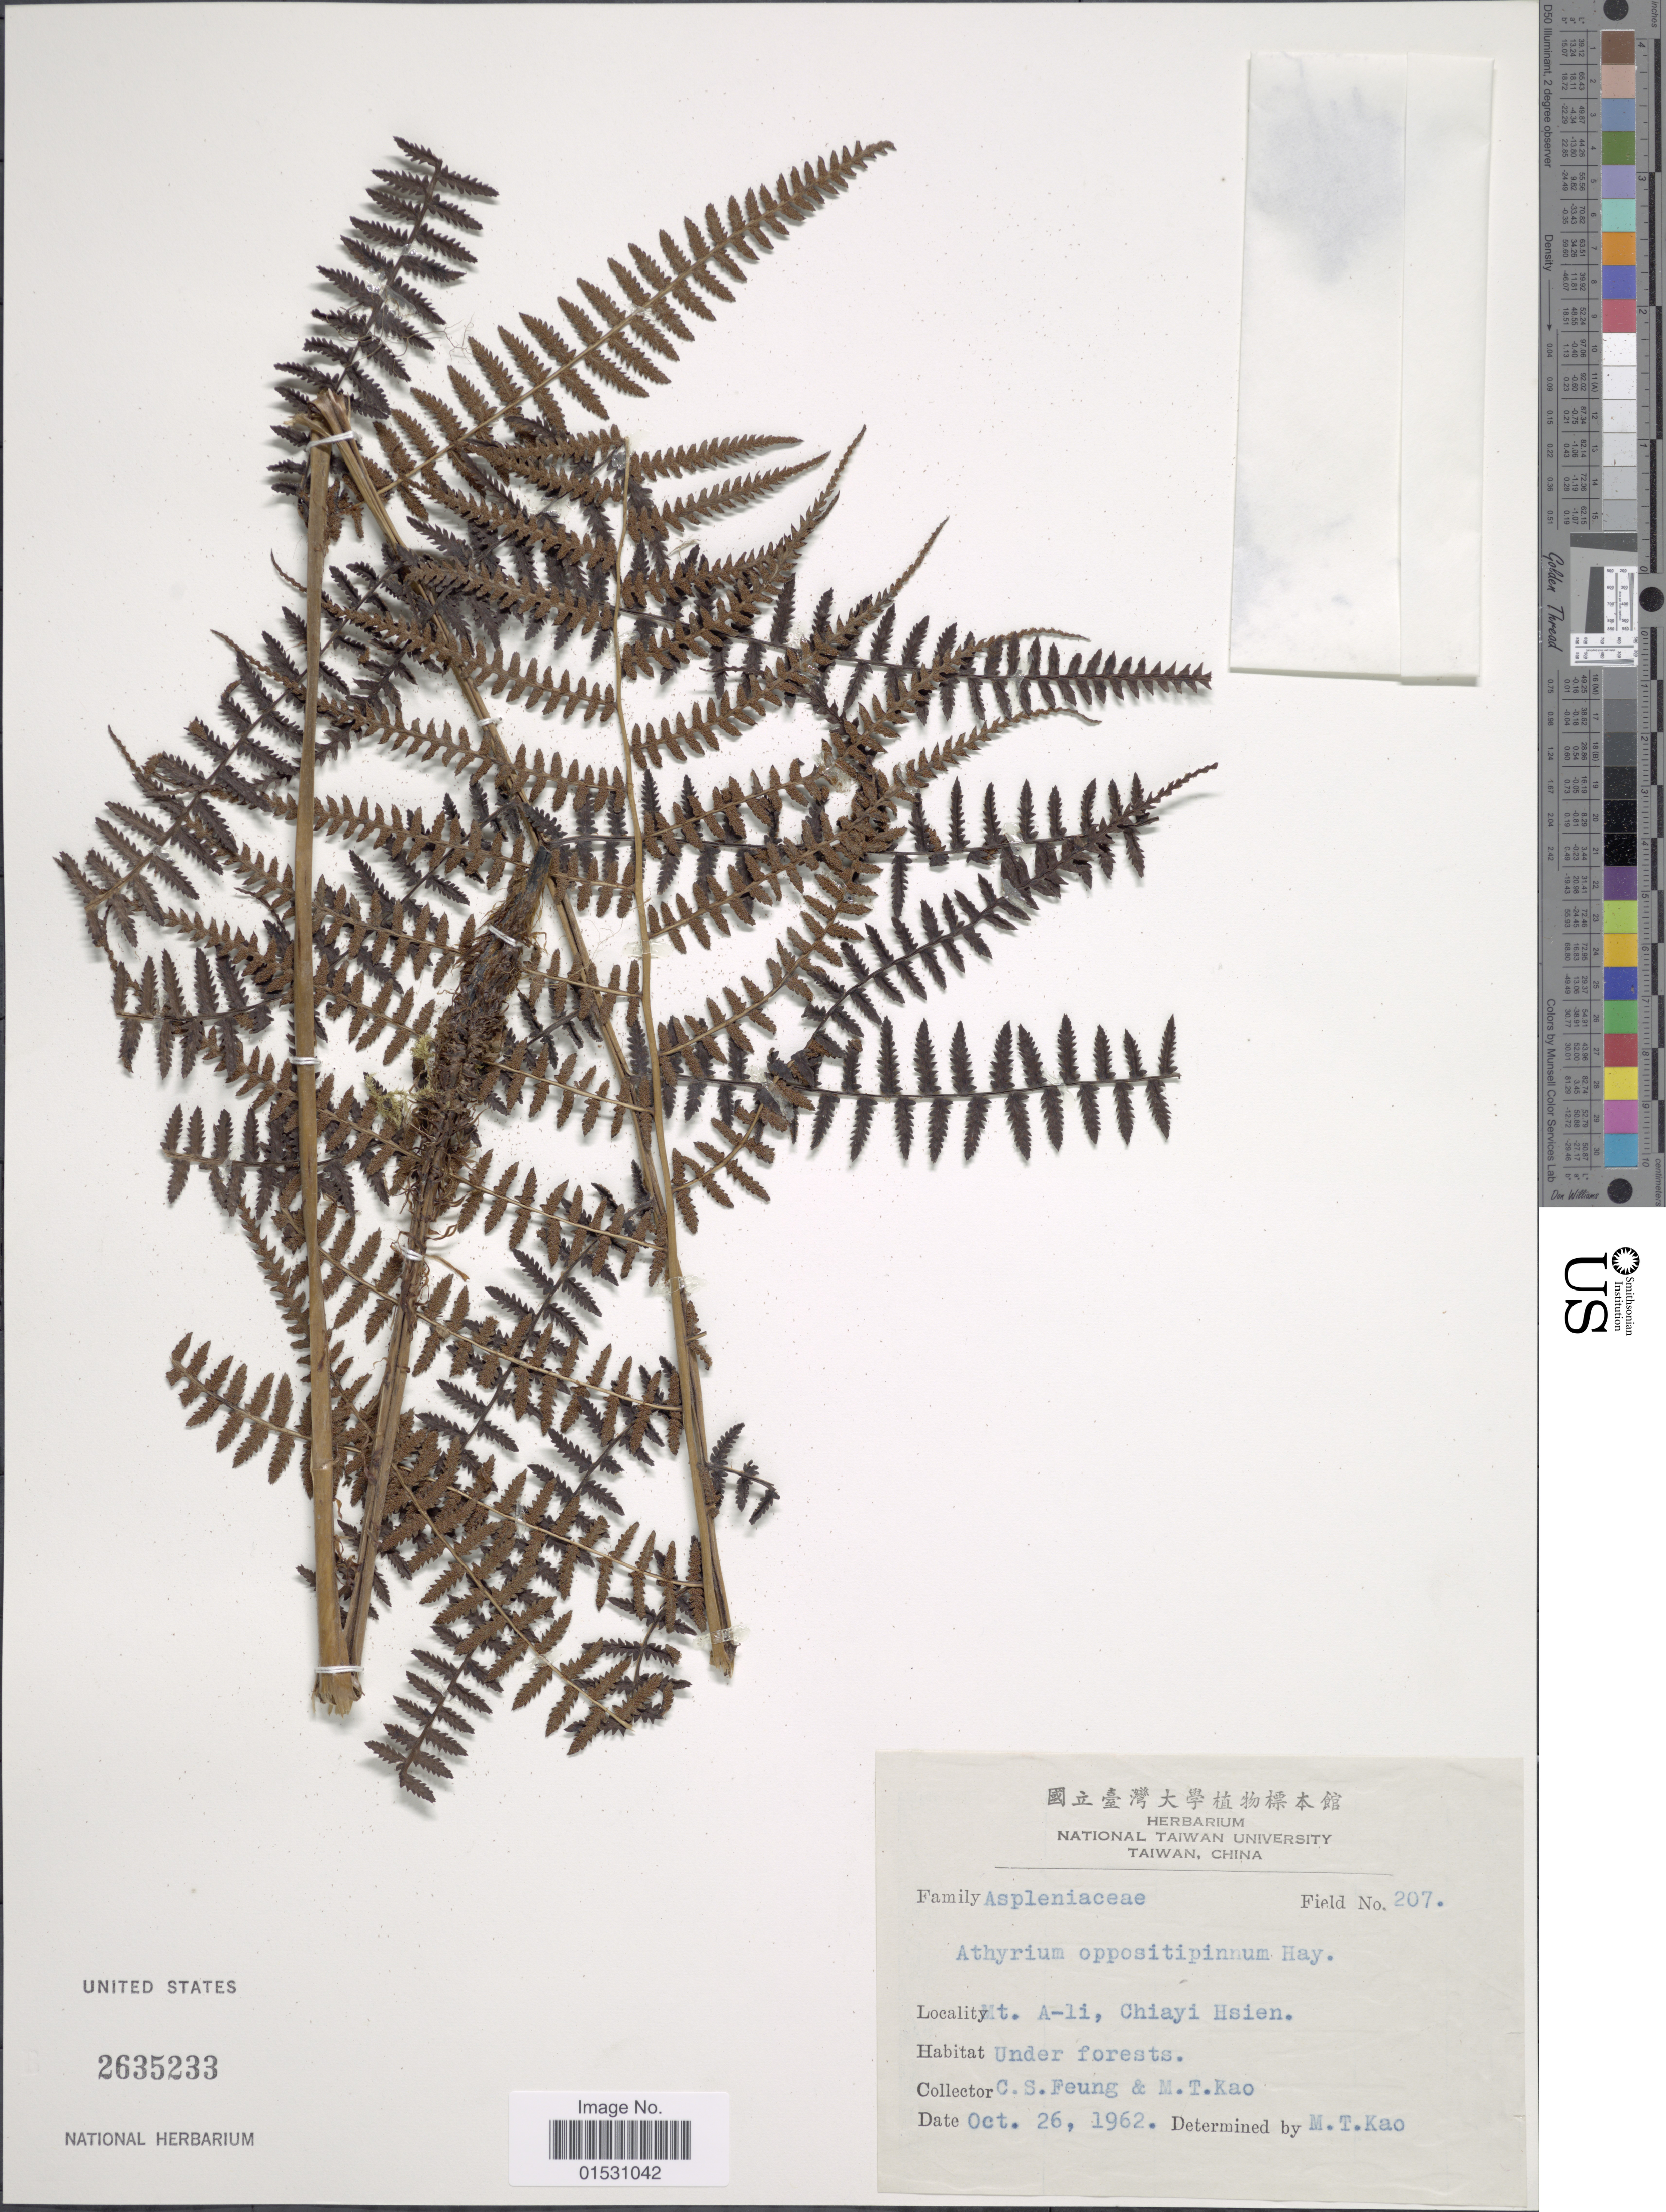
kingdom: Plantae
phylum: Tracheophyta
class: Polypodiopsida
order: Polypodiales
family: Athyriaceae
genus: Athyrium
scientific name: Athyrium oppositipennum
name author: Hayata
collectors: C. Feung & M. T. Kao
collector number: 207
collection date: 1962-10-26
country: Taiwan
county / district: Chiayi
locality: Mt. A-li, Chiayi Hsien.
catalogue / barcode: US 2635233